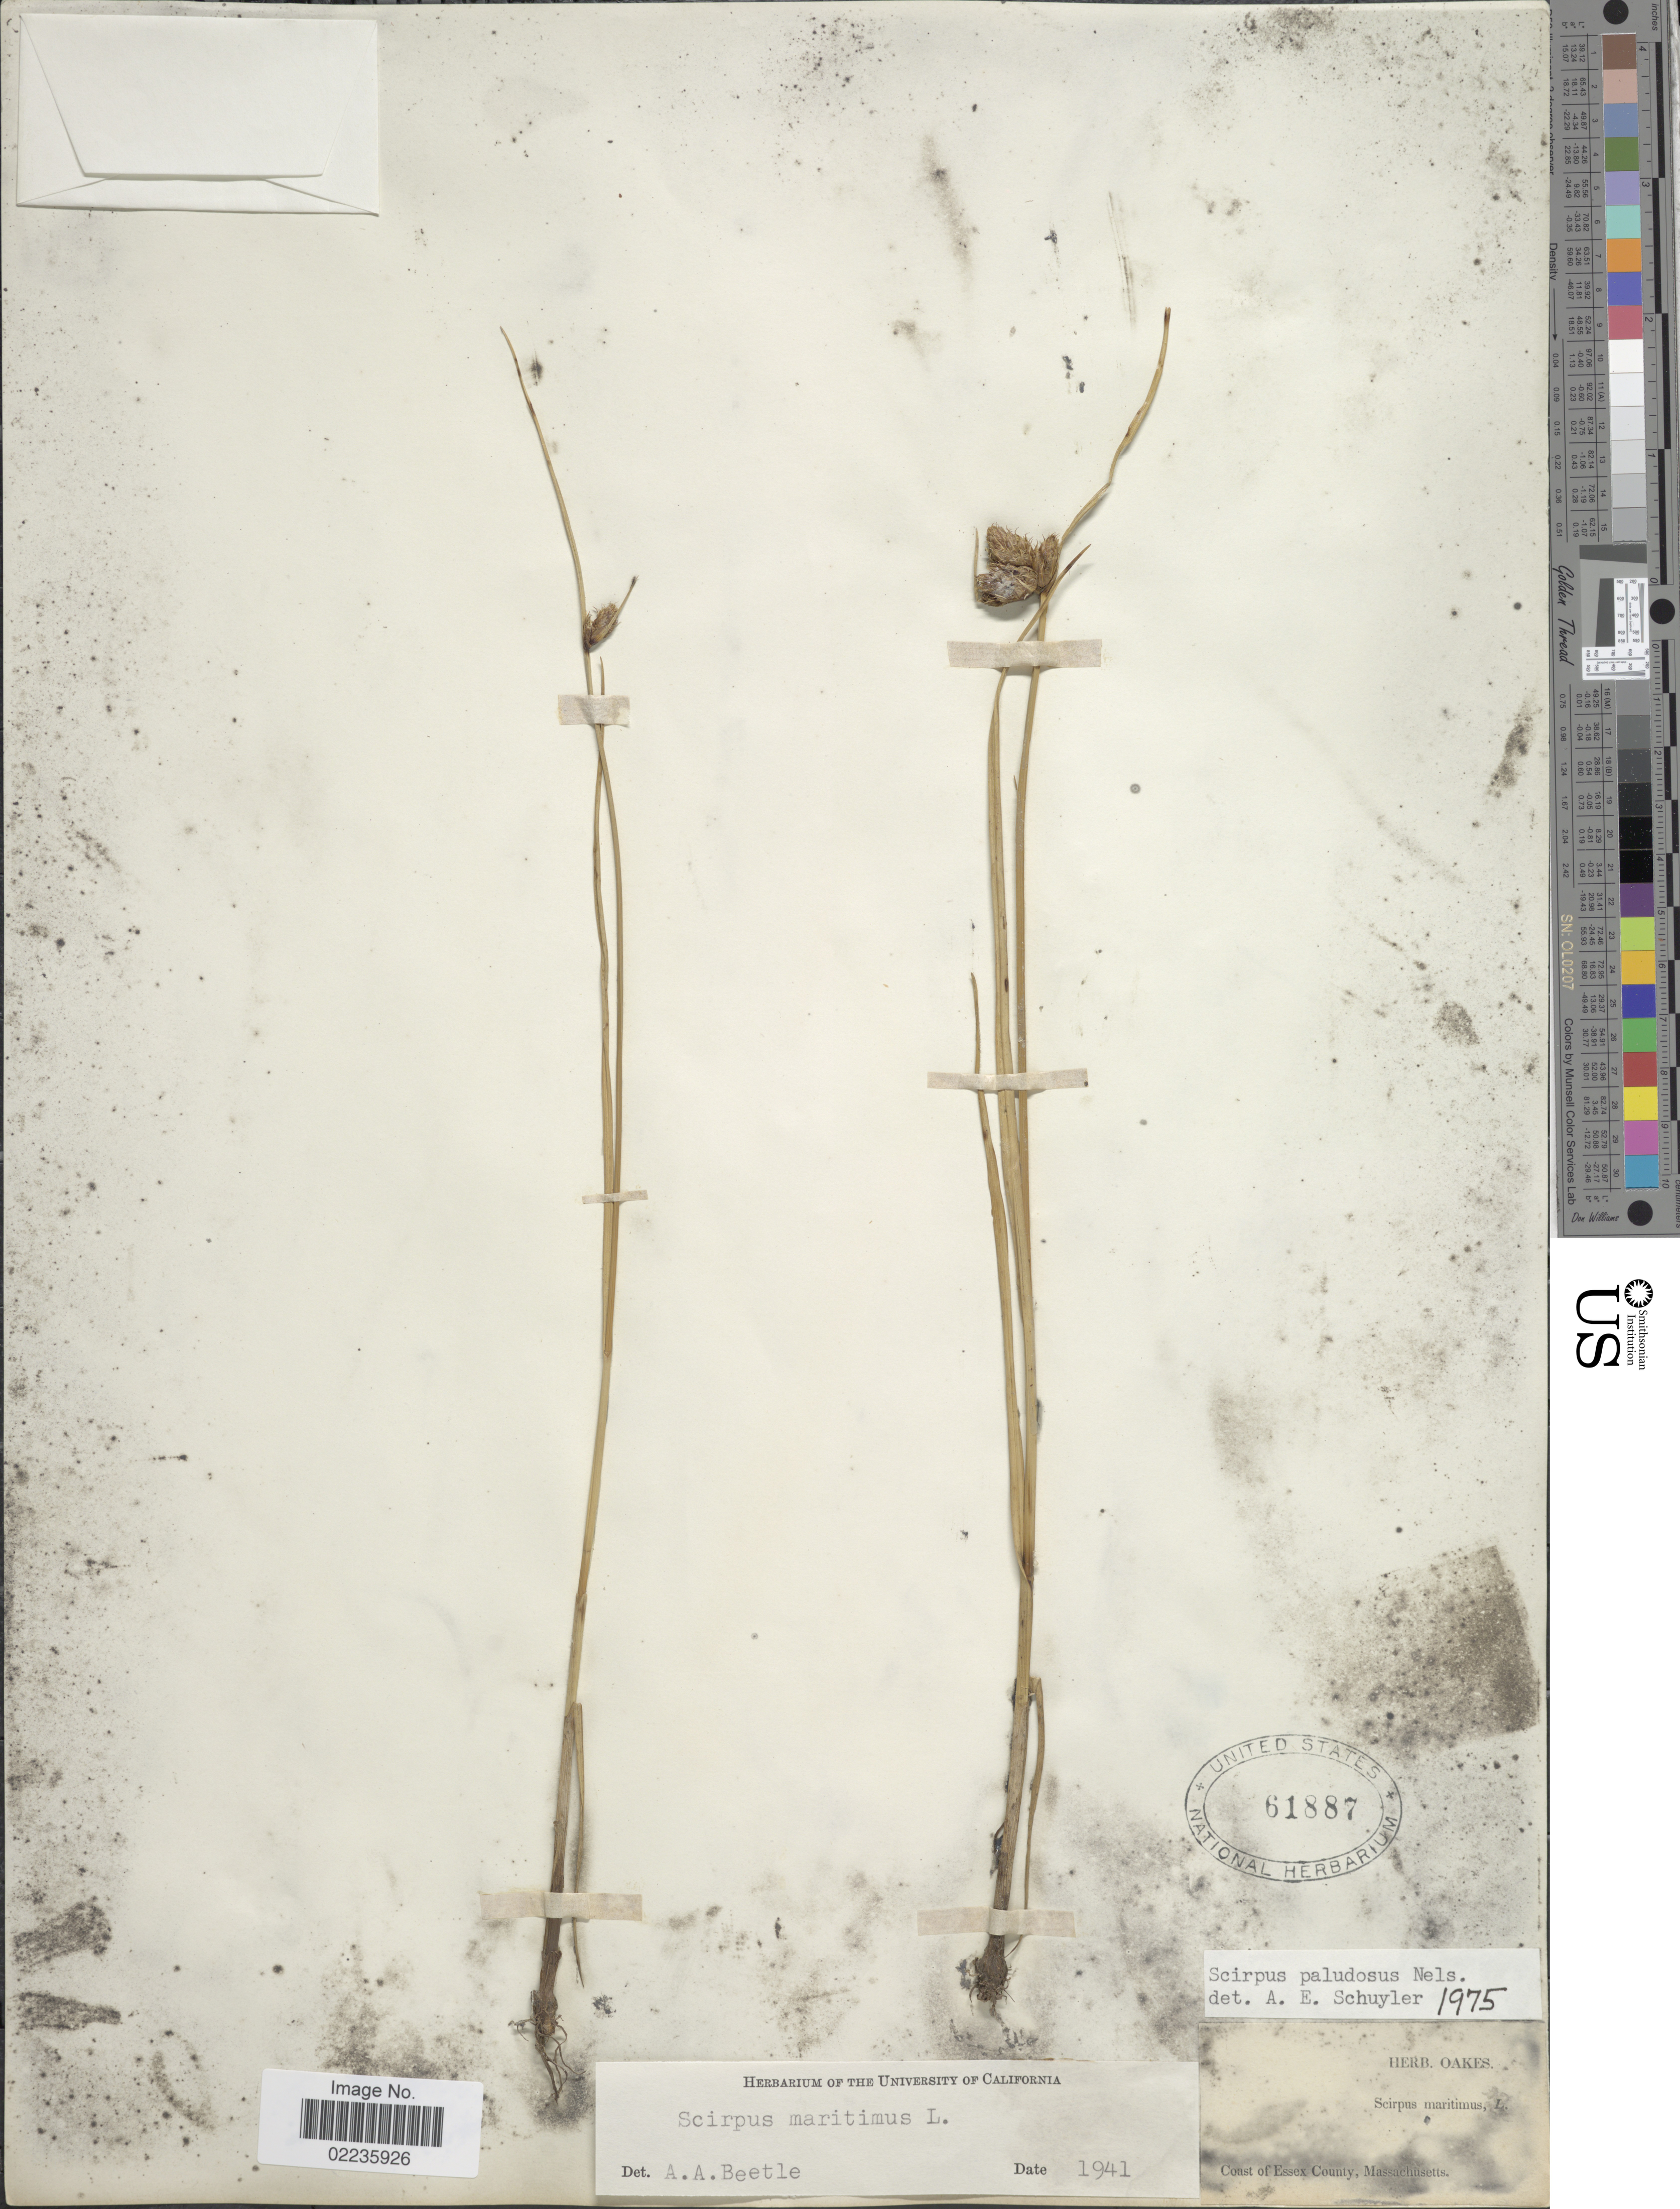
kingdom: Plantae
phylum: Tracheophyta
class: Liliopsida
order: Poales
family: Cyperaceae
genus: Bolboschoenus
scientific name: Bolboschoenus maritimus subsp. paludosus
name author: (A. Nelson) T. Koyama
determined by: Strong, M. T., (US), Smithsonian Institution - National Museum of Natural History (UNITED STATES)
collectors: ex herb. Oakes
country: United States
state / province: Massachusetts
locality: Coast of Essex County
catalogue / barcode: US 61887